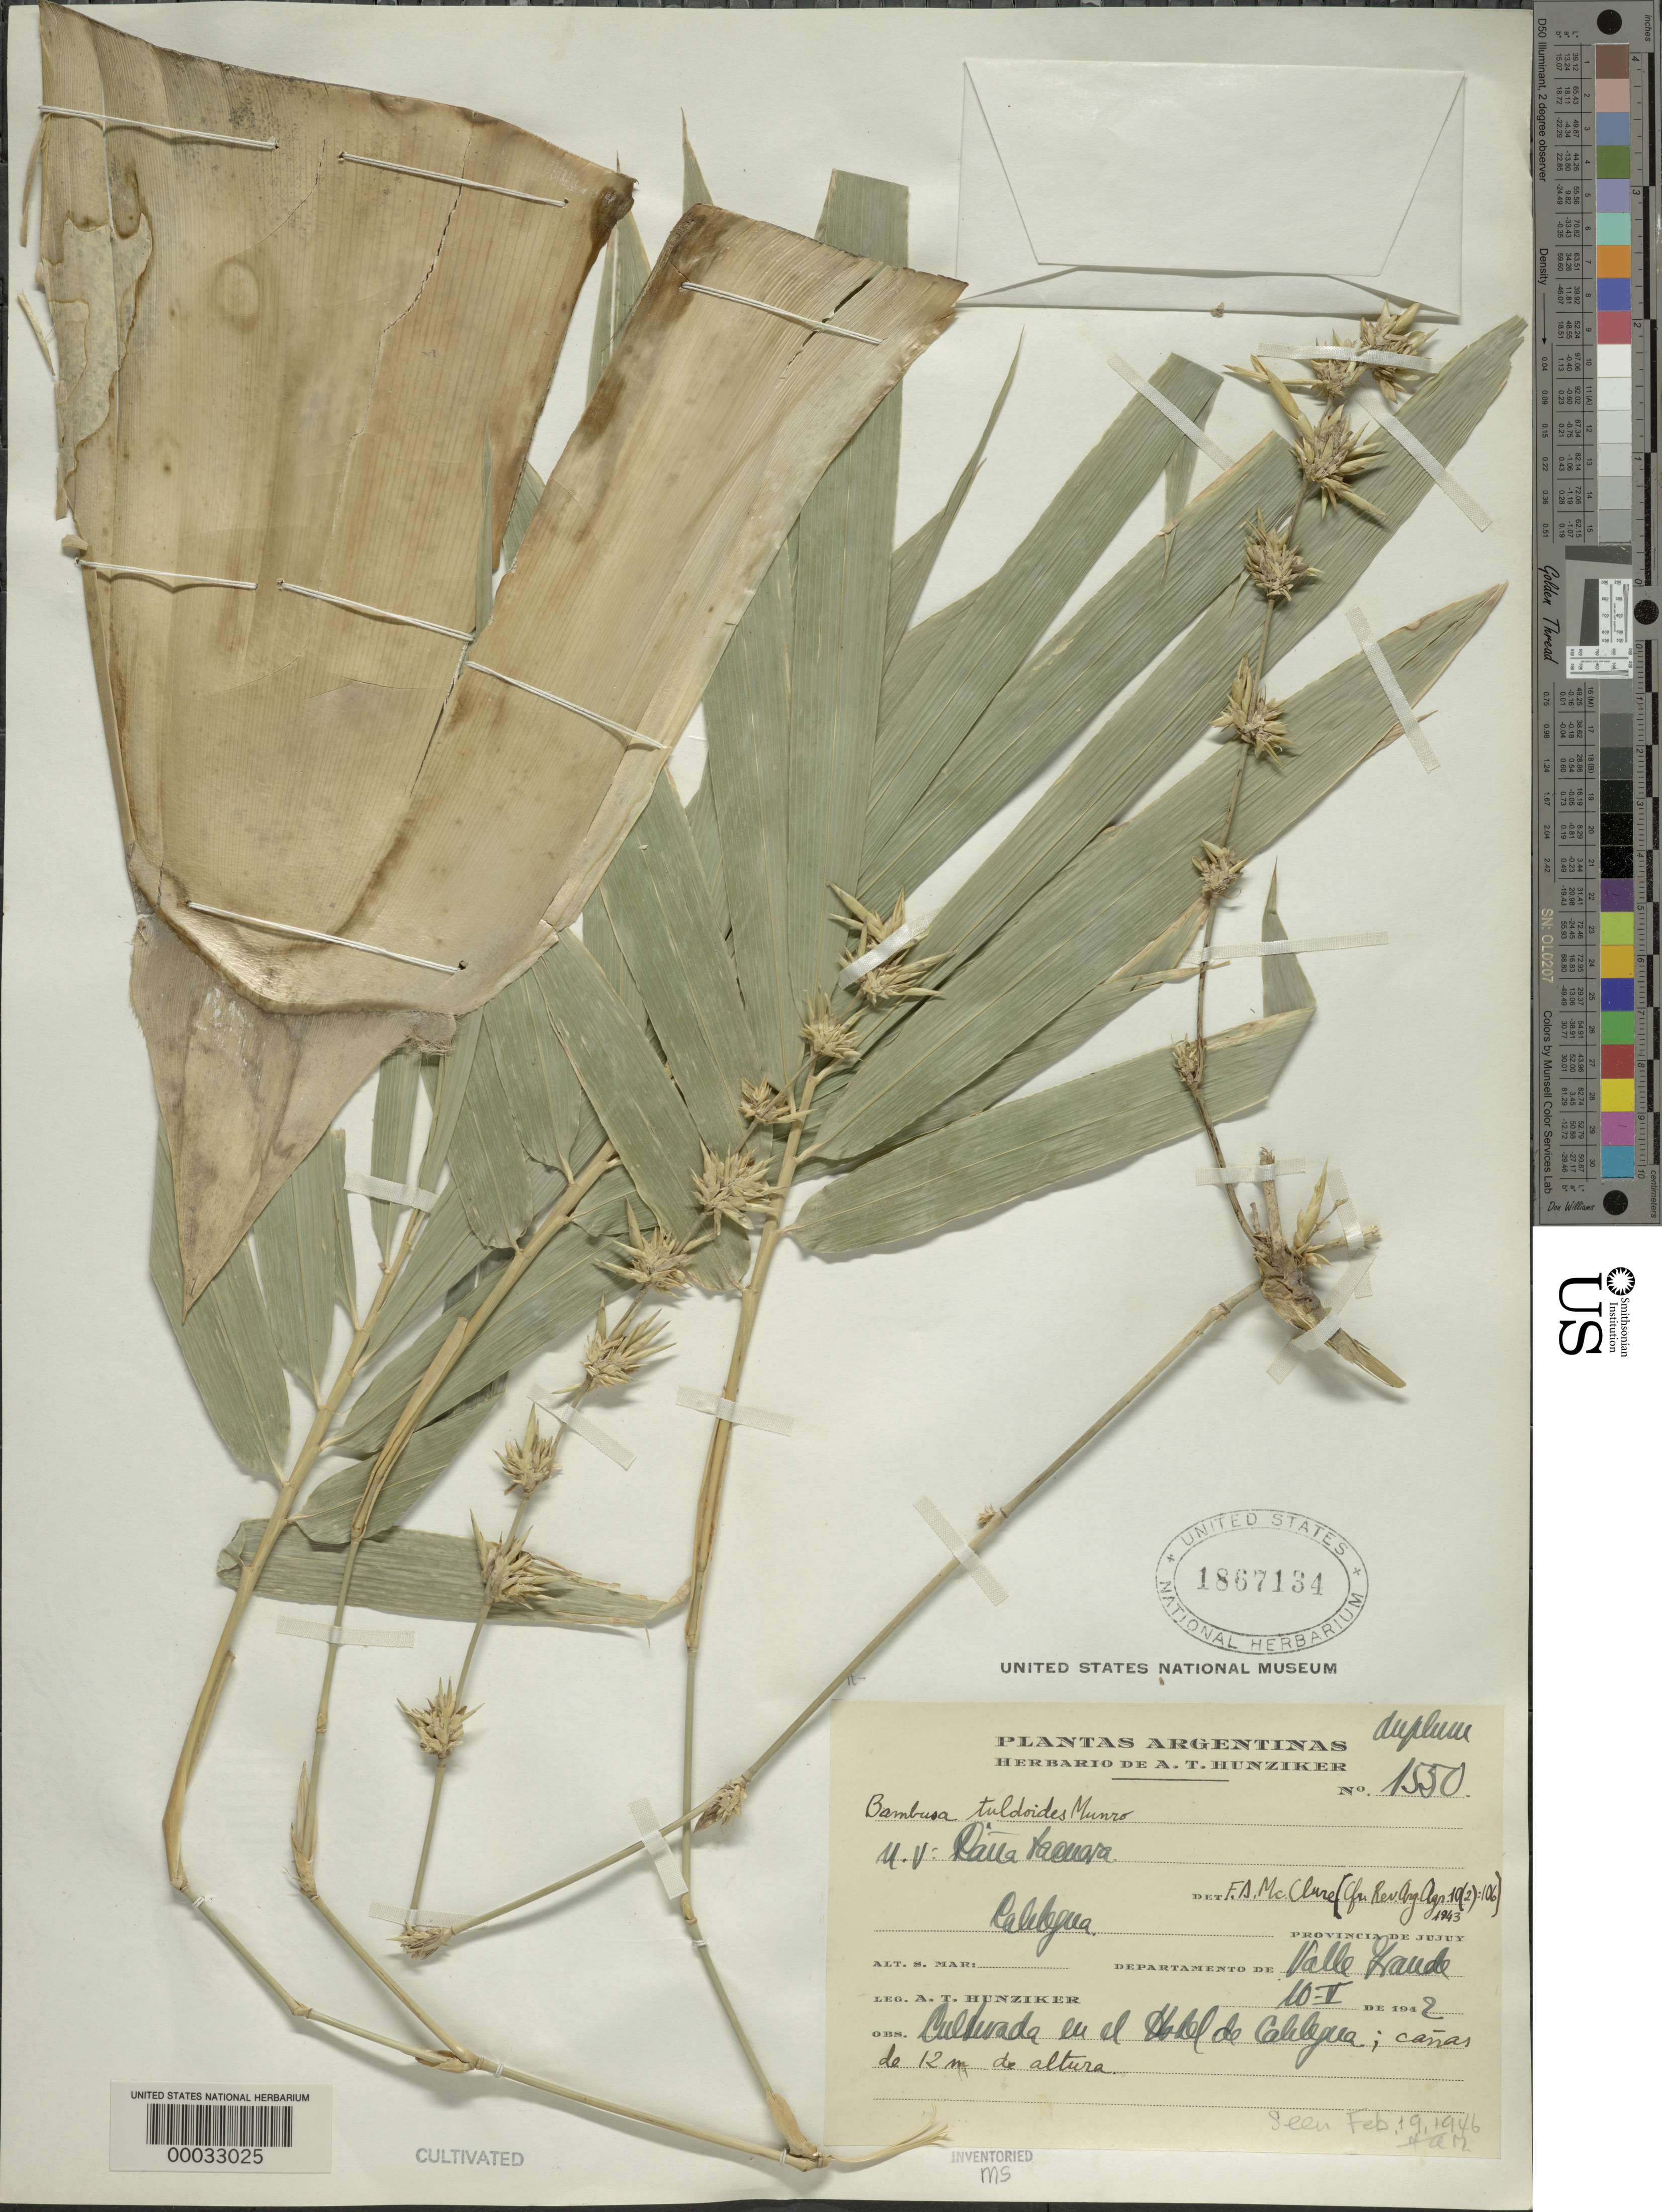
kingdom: Plantae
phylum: Tracheophyta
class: Liliopsida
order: Poales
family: Poaceae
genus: Bambusa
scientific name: Bambusa tuldoides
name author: Munro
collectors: A. T. Hunziker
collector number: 1550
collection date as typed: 10 May 1942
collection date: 1942-05-10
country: Argentina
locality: Valle Graude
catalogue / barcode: US 1867134